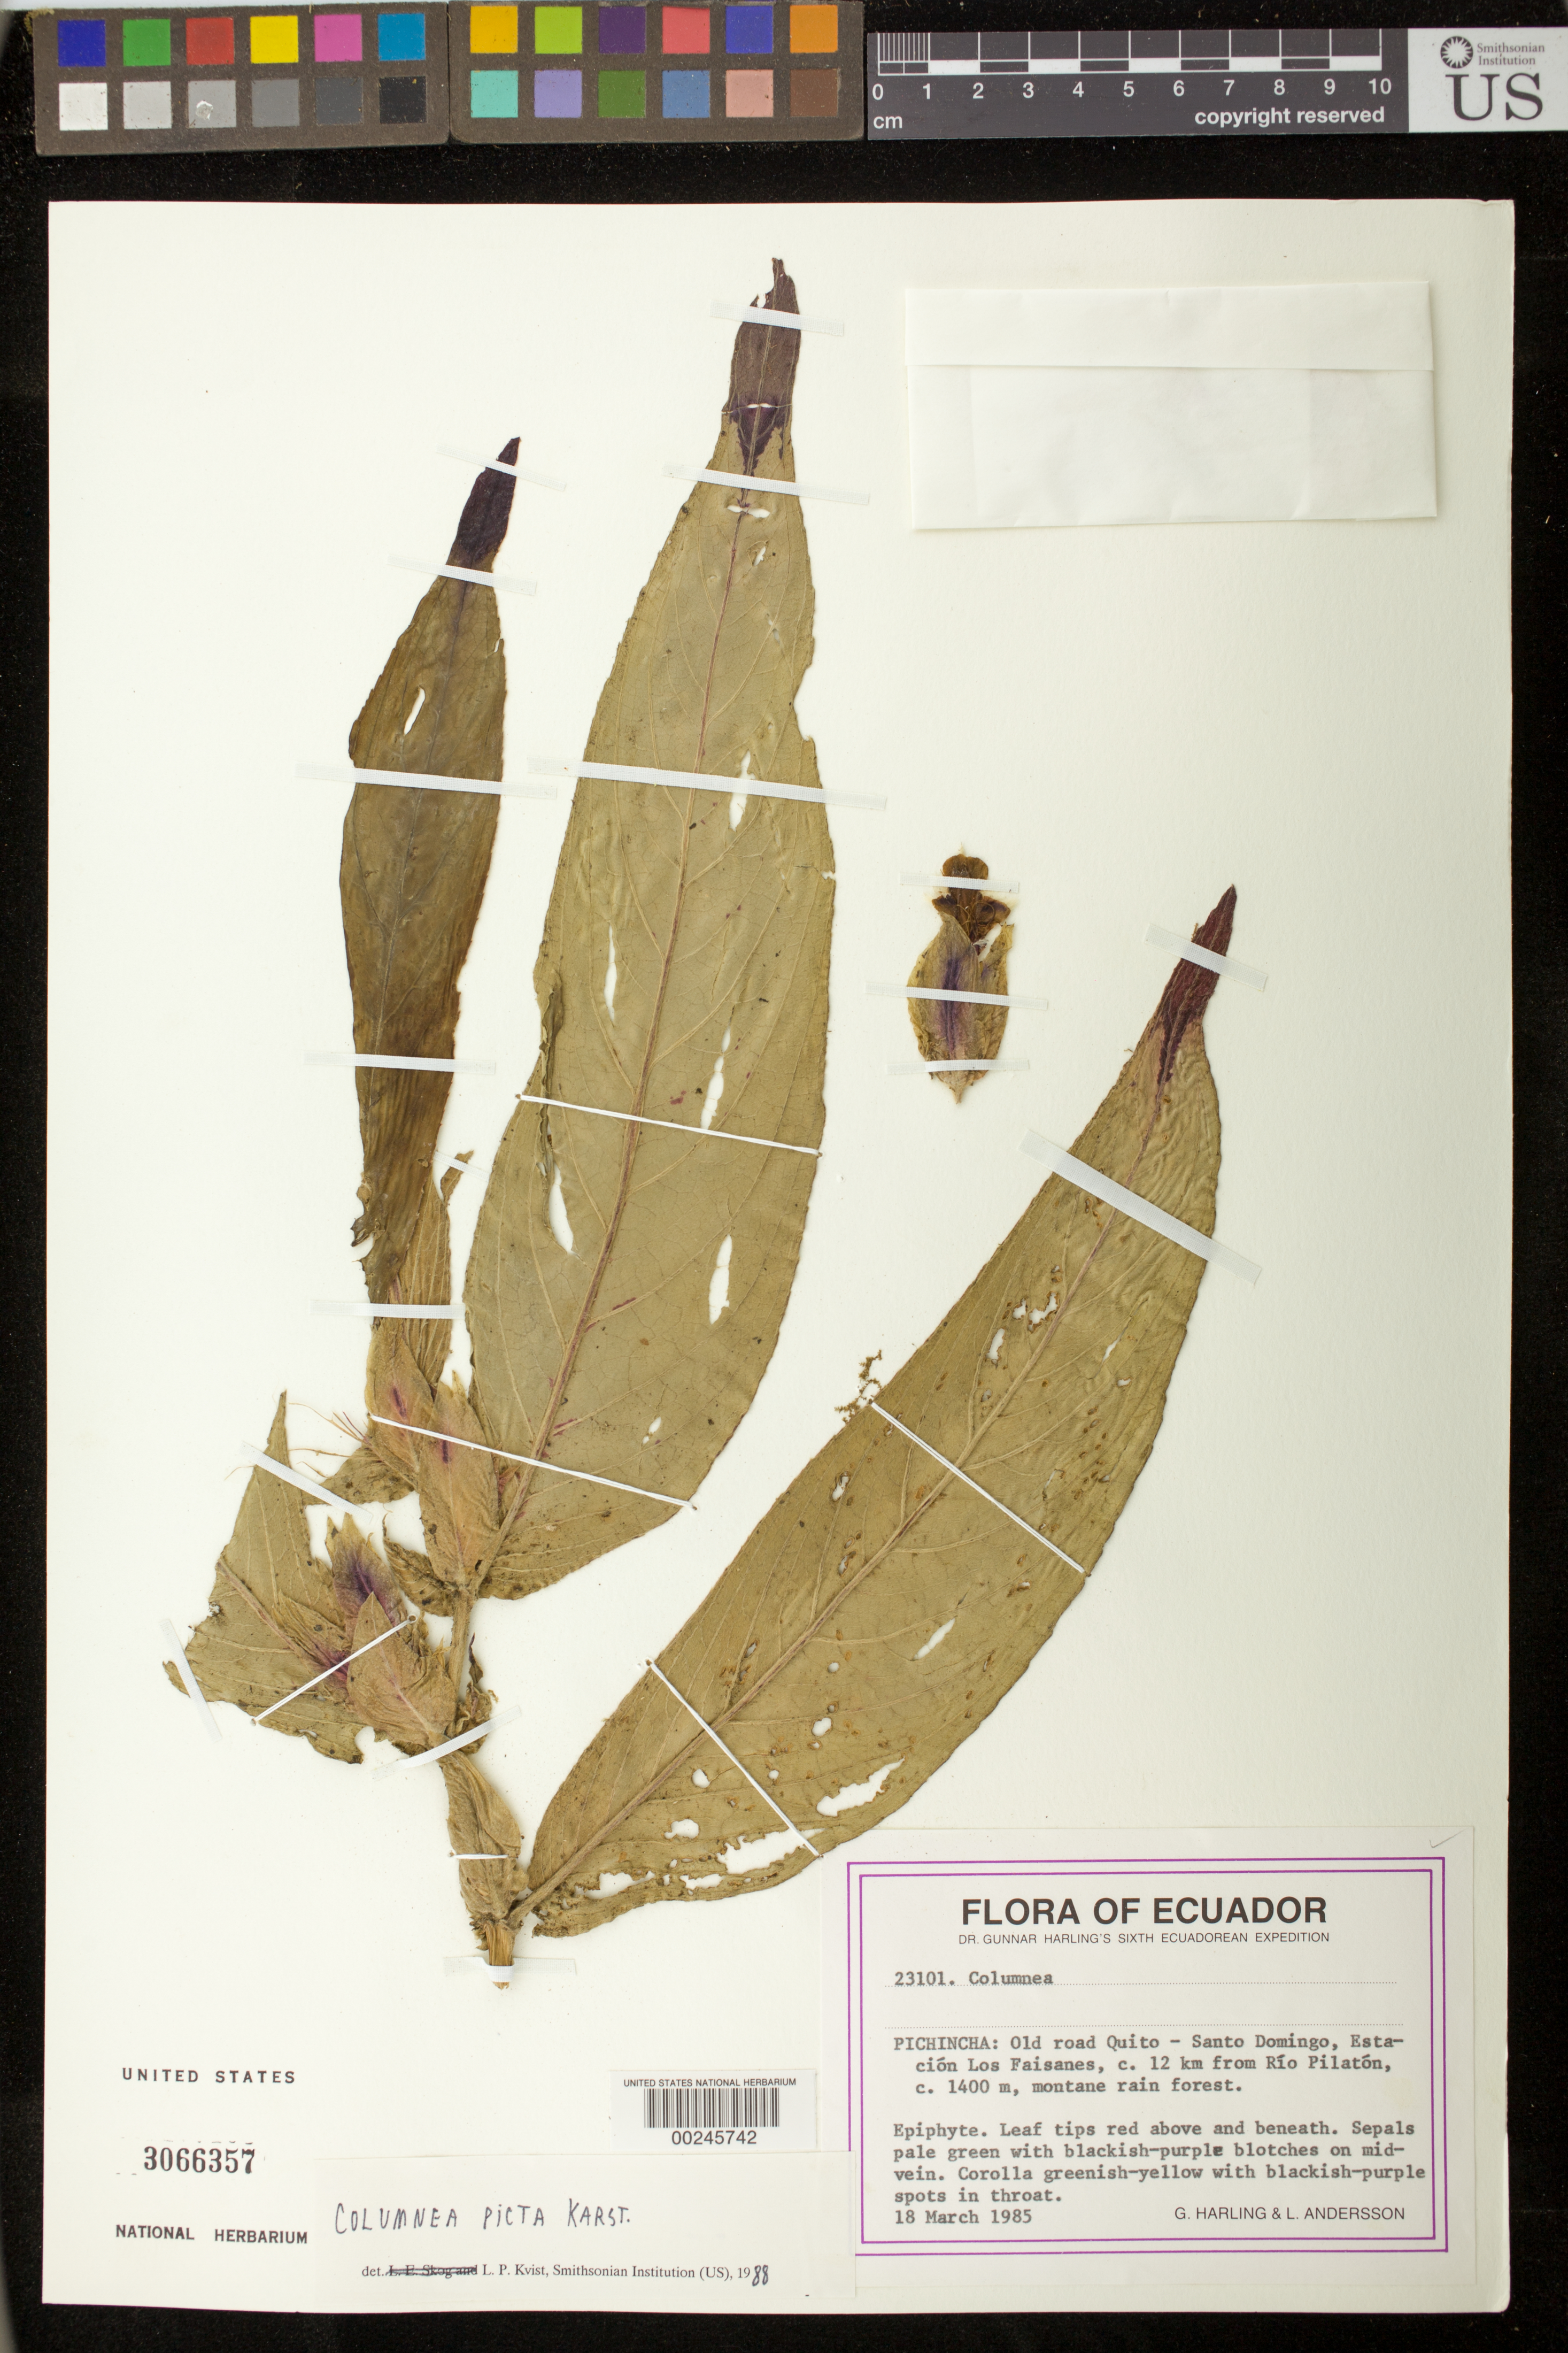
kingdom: Plantae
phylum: Tracheophyta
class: Magnoliopsida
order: Lamiales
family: Gesneriaceae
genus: Columnea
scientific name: Columnea karsteniana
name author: Singh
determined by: Skog, Laurence E.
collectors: G. Harling & L. Andersson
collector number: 23101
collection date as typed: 18 Mar 1985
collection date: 1985-03-18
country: Ecuador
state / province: Pichincha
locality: Old road Quito - Santo Domingo, Estacion Los Faisanes, c 12 km from Rio Pilaton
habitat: Montane rain forest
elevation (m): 1400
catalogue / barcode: US 3066357